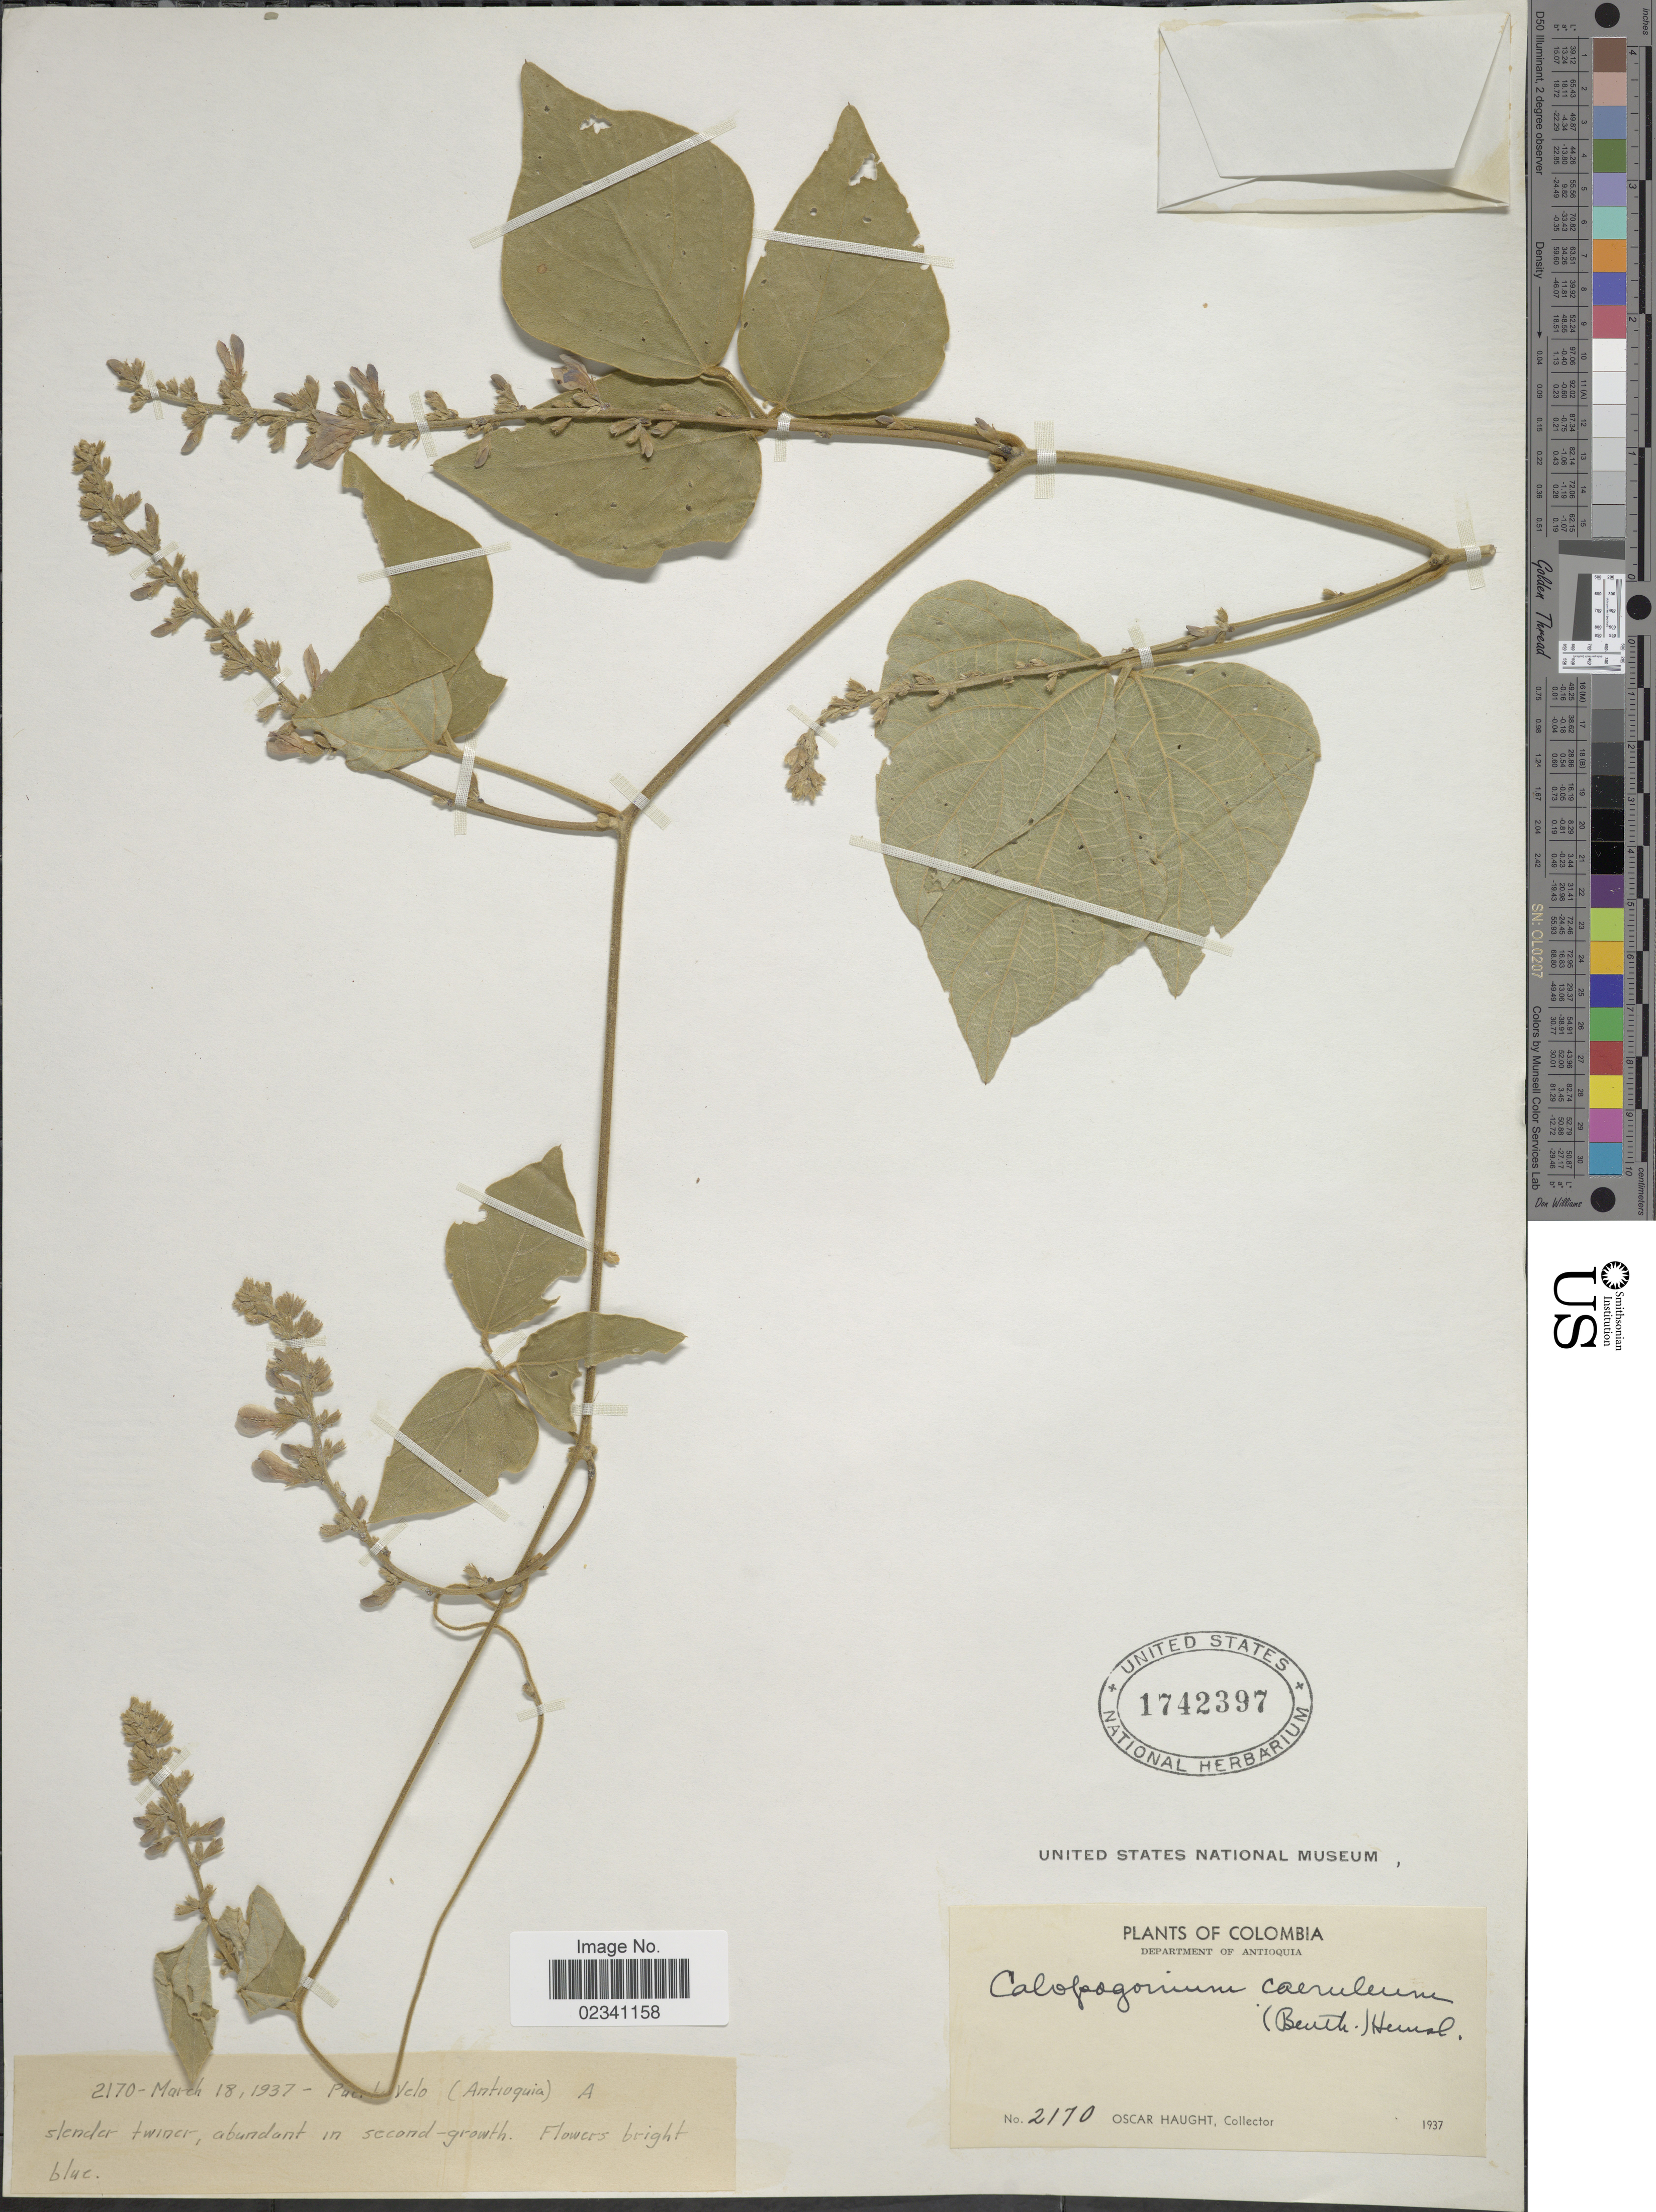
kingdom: Plantae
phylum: Tracheophyta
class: Magnoliopsida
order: Fabales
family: Fabaceae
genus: Calopogonium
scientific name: Calopogonium caeruleum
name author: (Benth.) C. Wright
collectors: O. L. Haught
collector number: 2170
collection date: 1937-03-18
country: Colombia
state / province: Antioquia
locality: Puerto Velo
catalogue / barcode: US 1742397